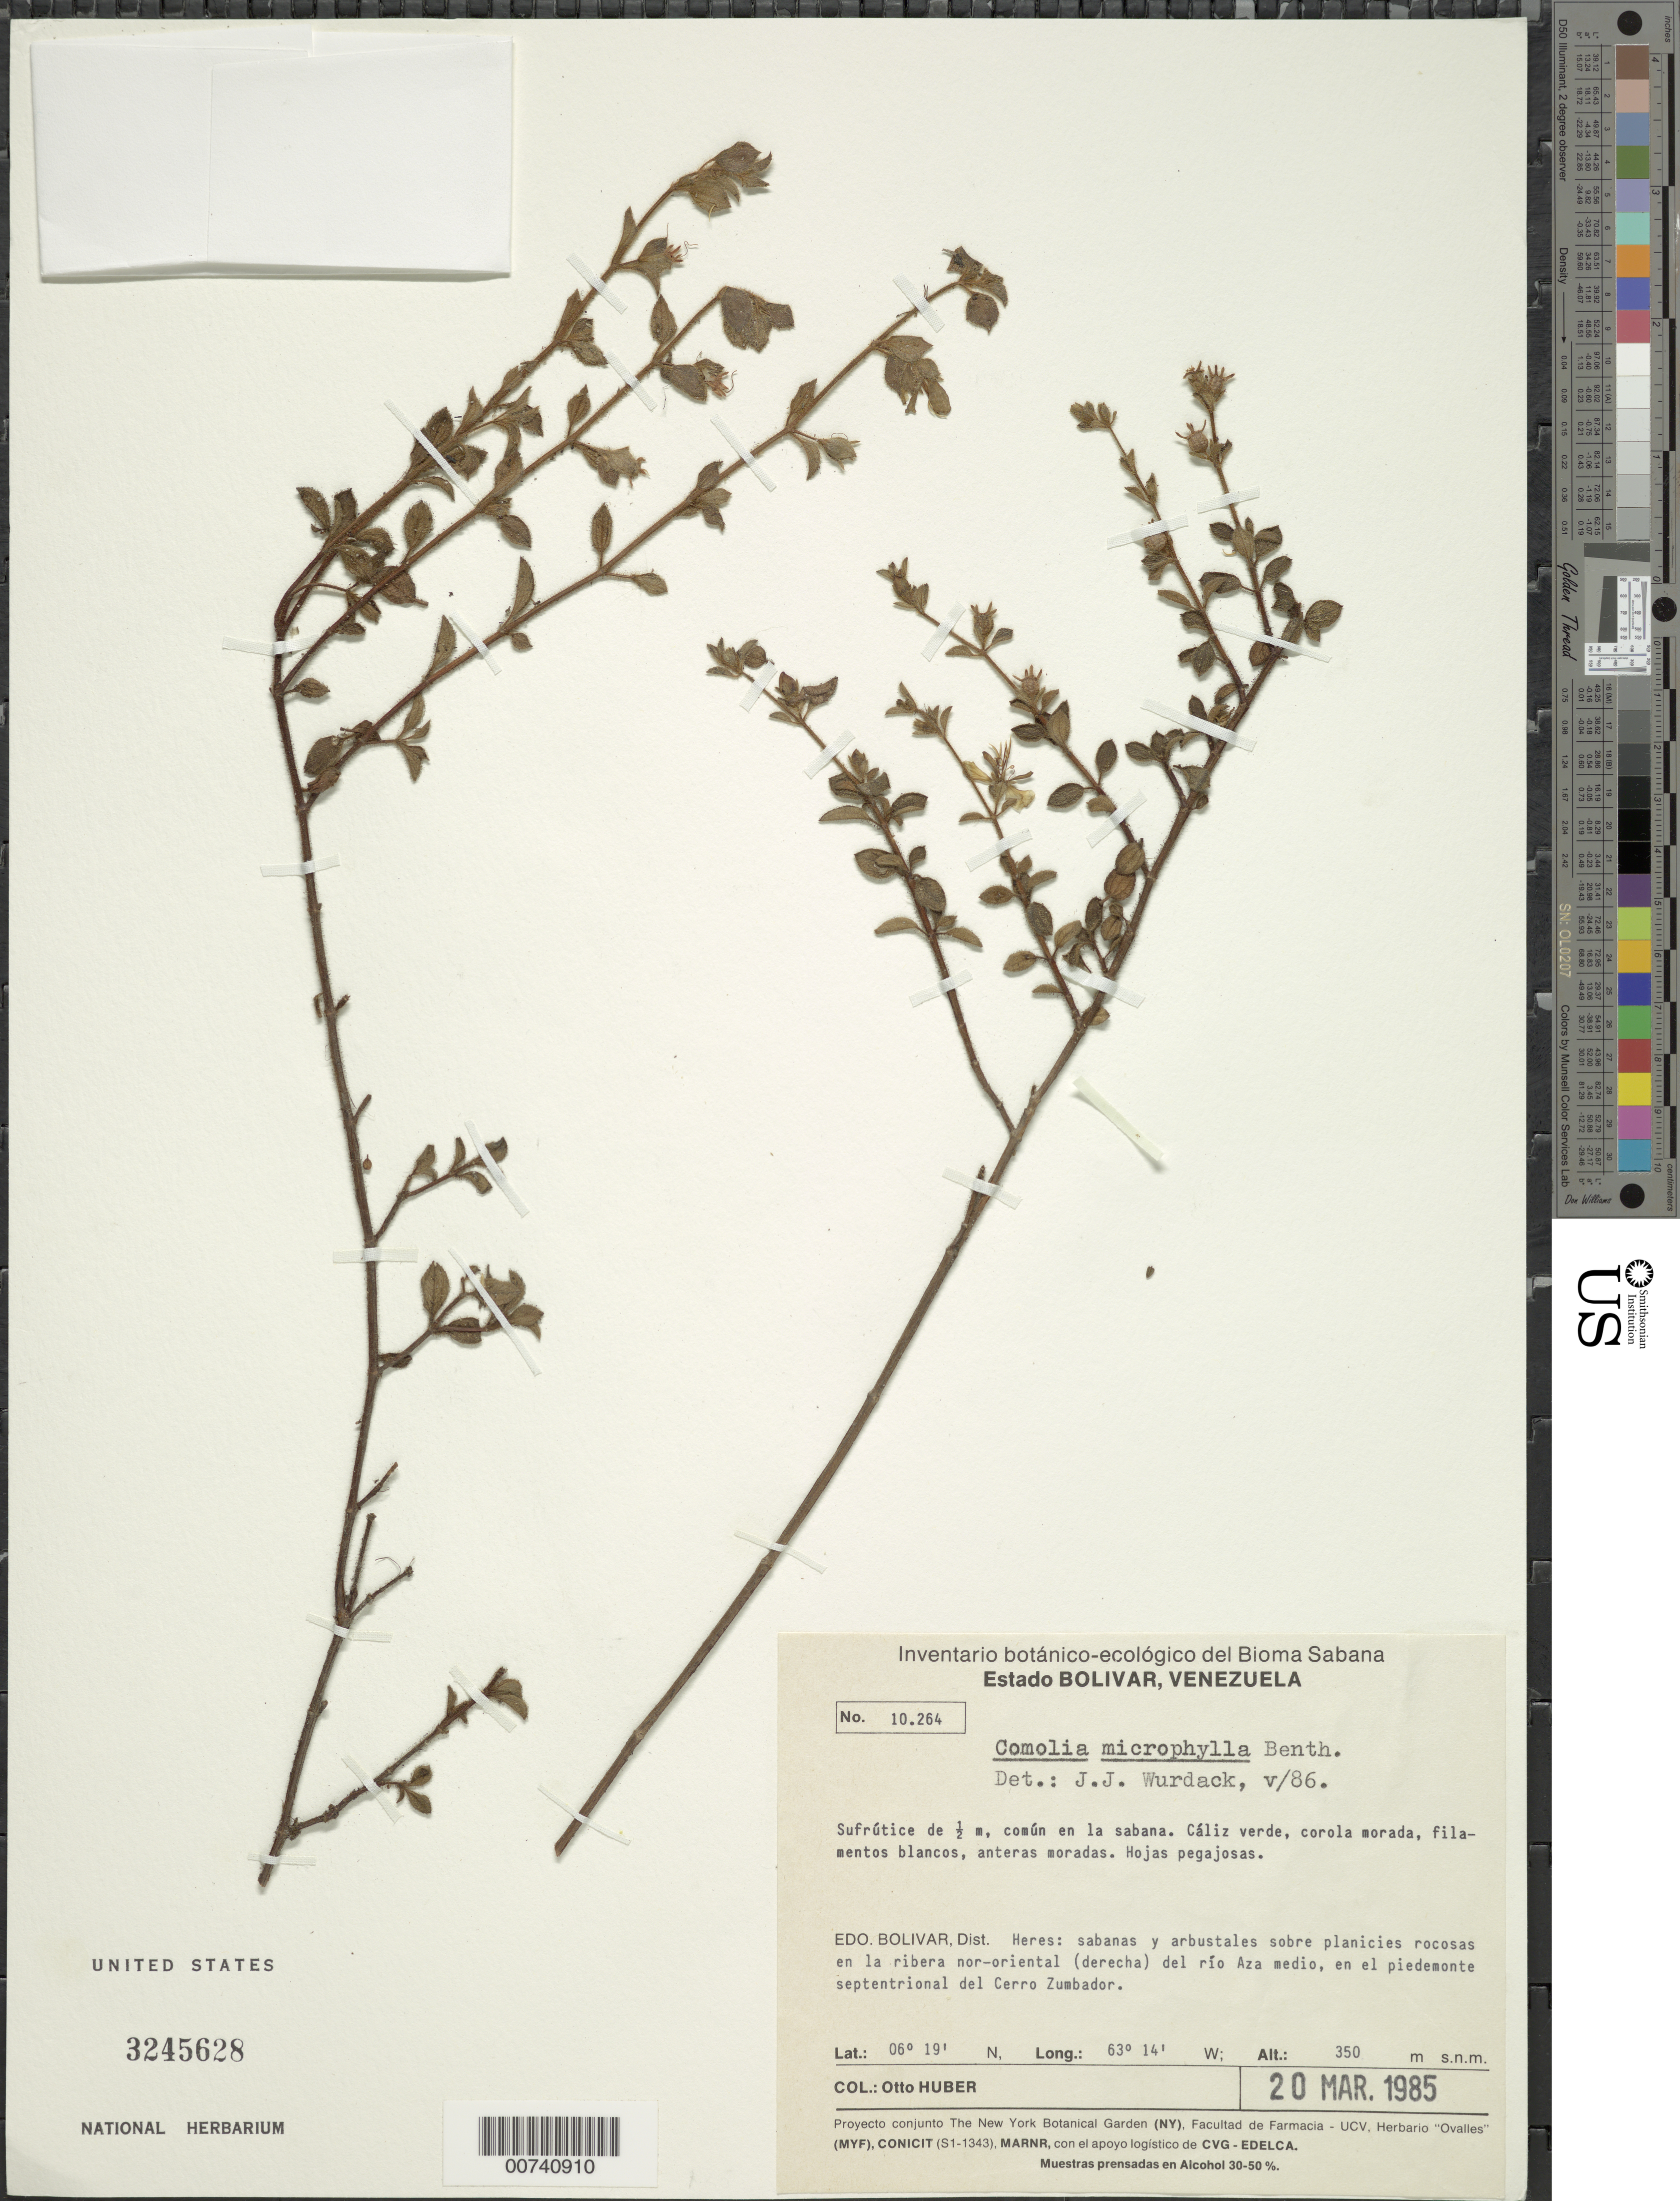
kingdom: Plantae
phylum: Tracheophyta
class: Magnoliopsida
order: Myrtales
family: Melastomataceae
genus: Comolia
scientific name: Comolia microphylla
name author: Benth.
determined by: Wurdack, John J., (US), US (UNITED STATES)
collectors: O. Huber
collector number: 10264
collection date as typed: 20-Mar-85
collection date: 1985-03-20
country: Venezuela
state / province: Bolívar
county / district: Heres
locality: Río Aza, Cerro Zumbador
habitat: Savanna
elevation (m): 350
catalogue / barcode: US 3245628